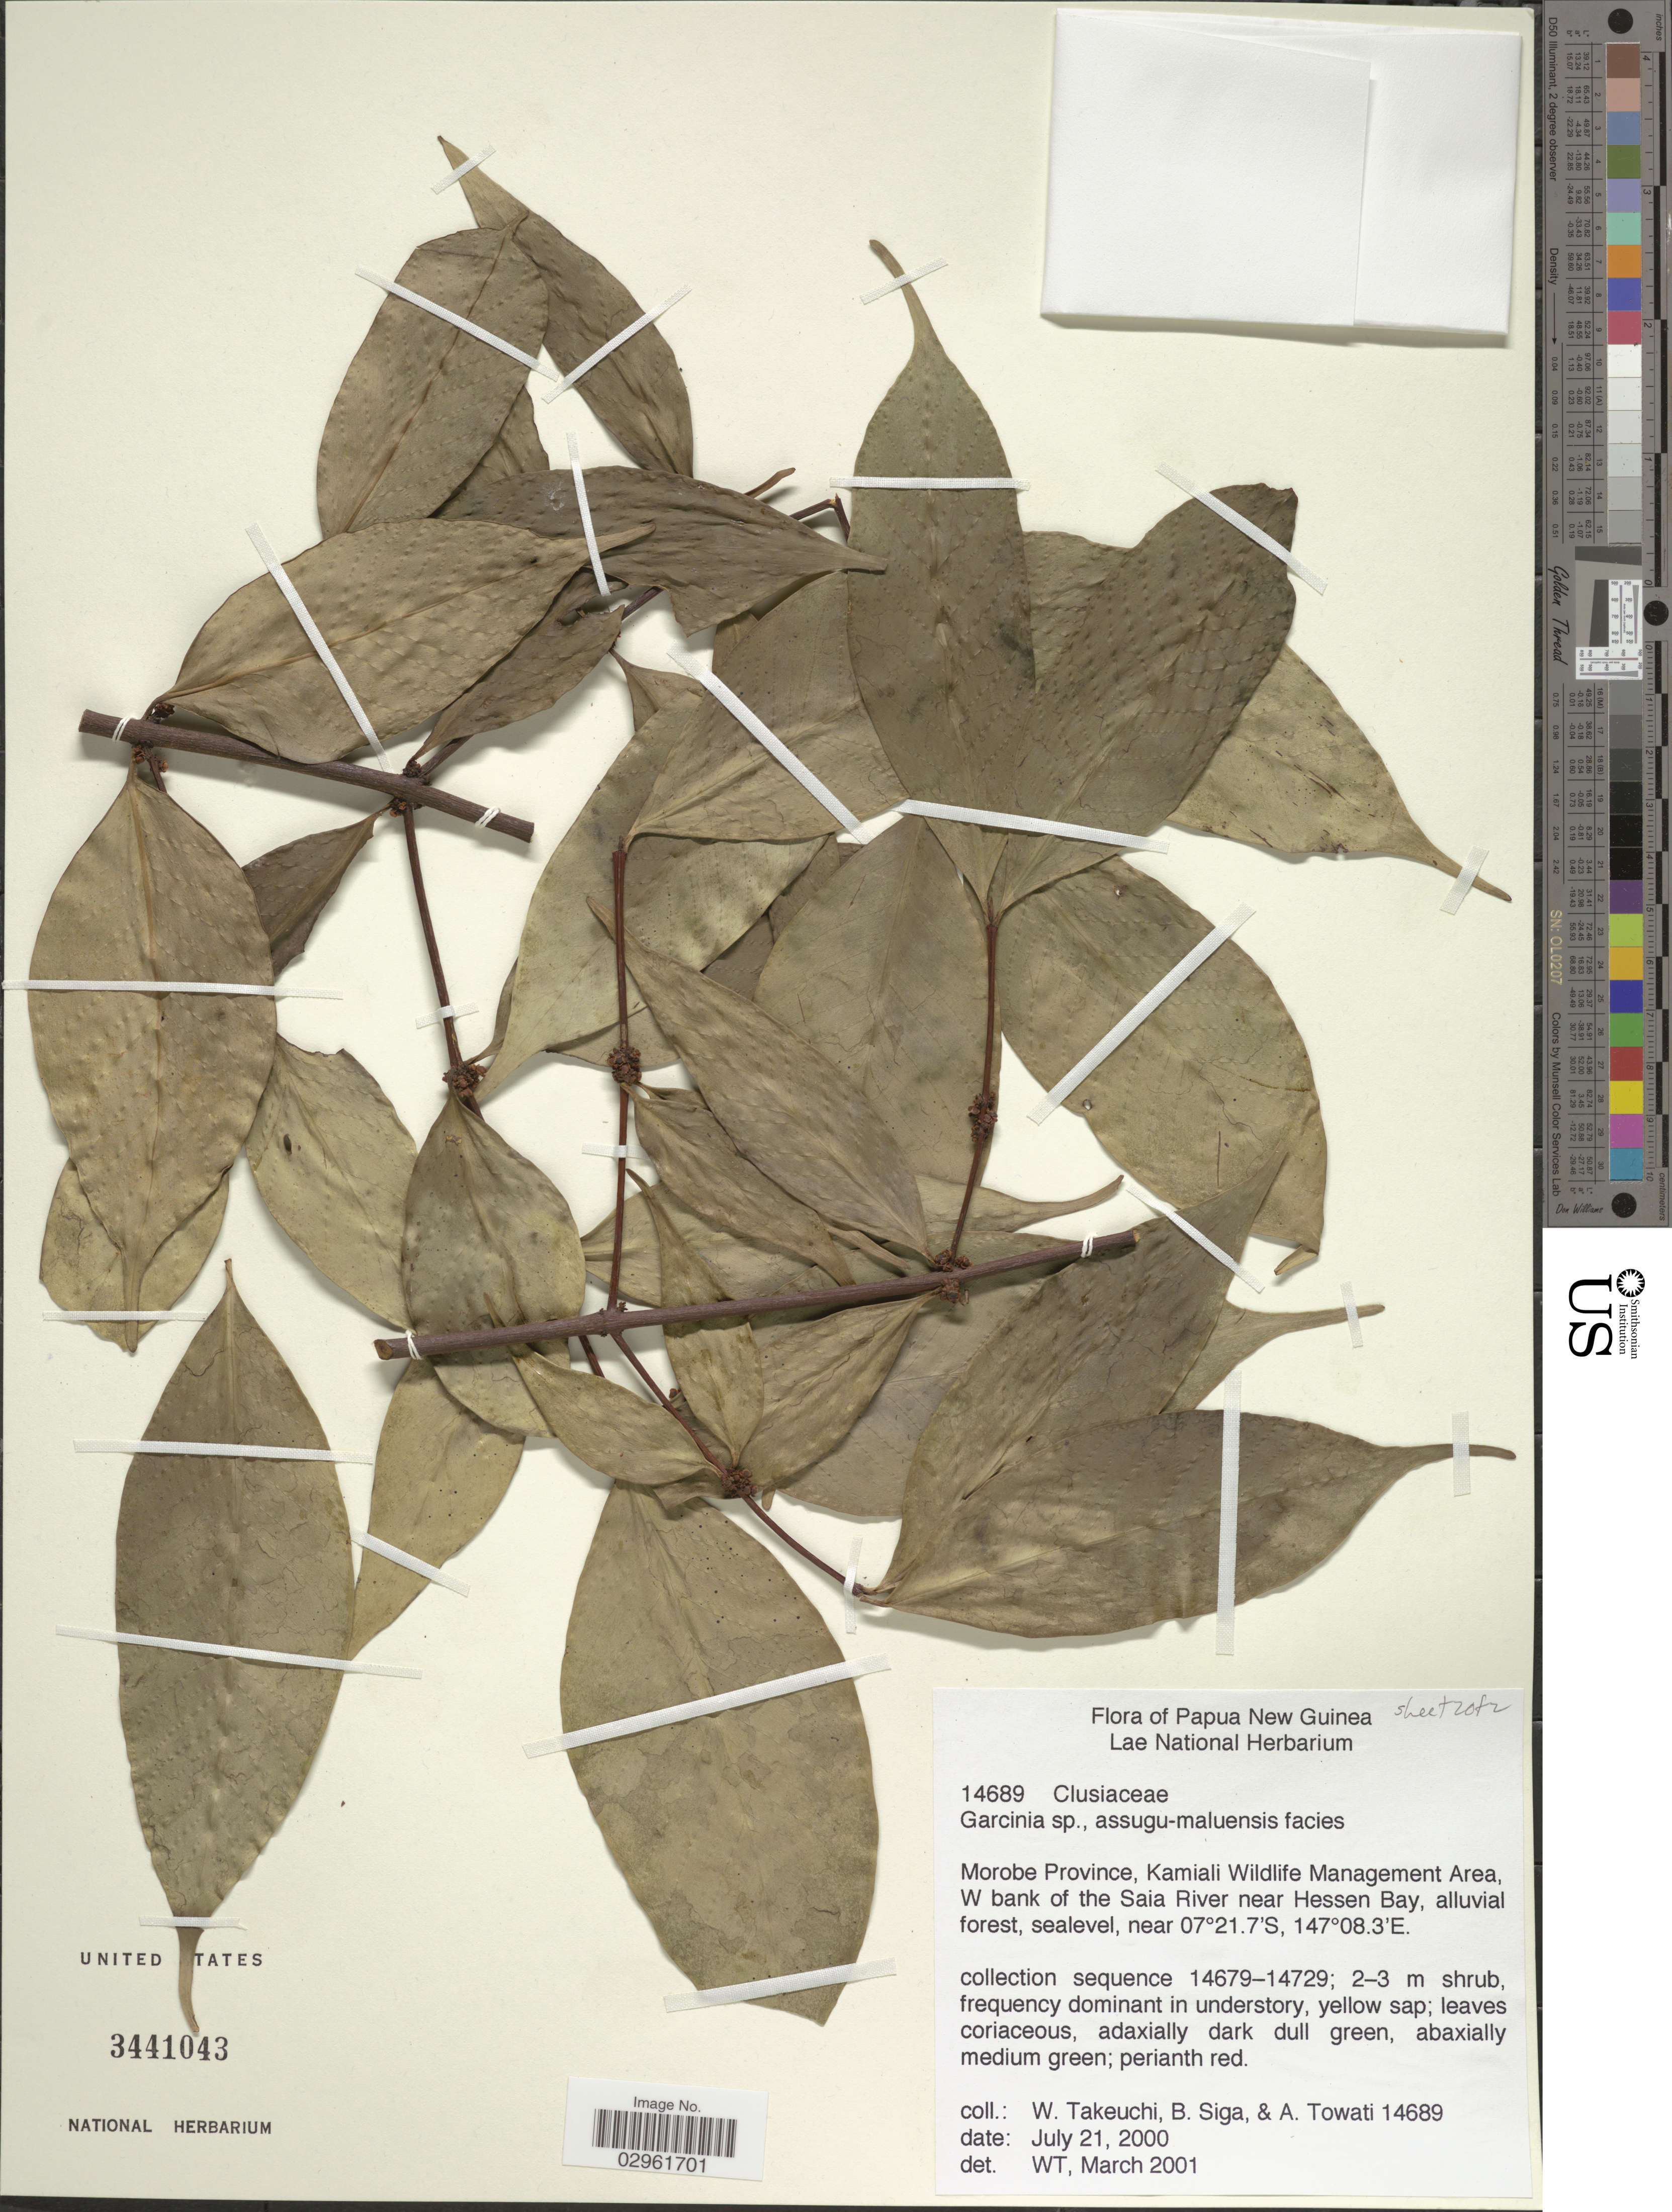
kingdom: Plantae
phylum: Tracheophyta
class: Magnoliopsida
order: Malpighiales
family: Clusiaceae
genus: Garcinia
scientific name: Garcinia sp.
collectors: W. Takeuchi, B. Siga & A. Towati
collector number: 14689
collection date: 2000-07-21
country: Papua New Guinea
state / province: Morobe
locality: Kamiali Wildlife Management Area, W bank of the Saia River near Hessen Bay.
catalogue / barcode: US 3441043